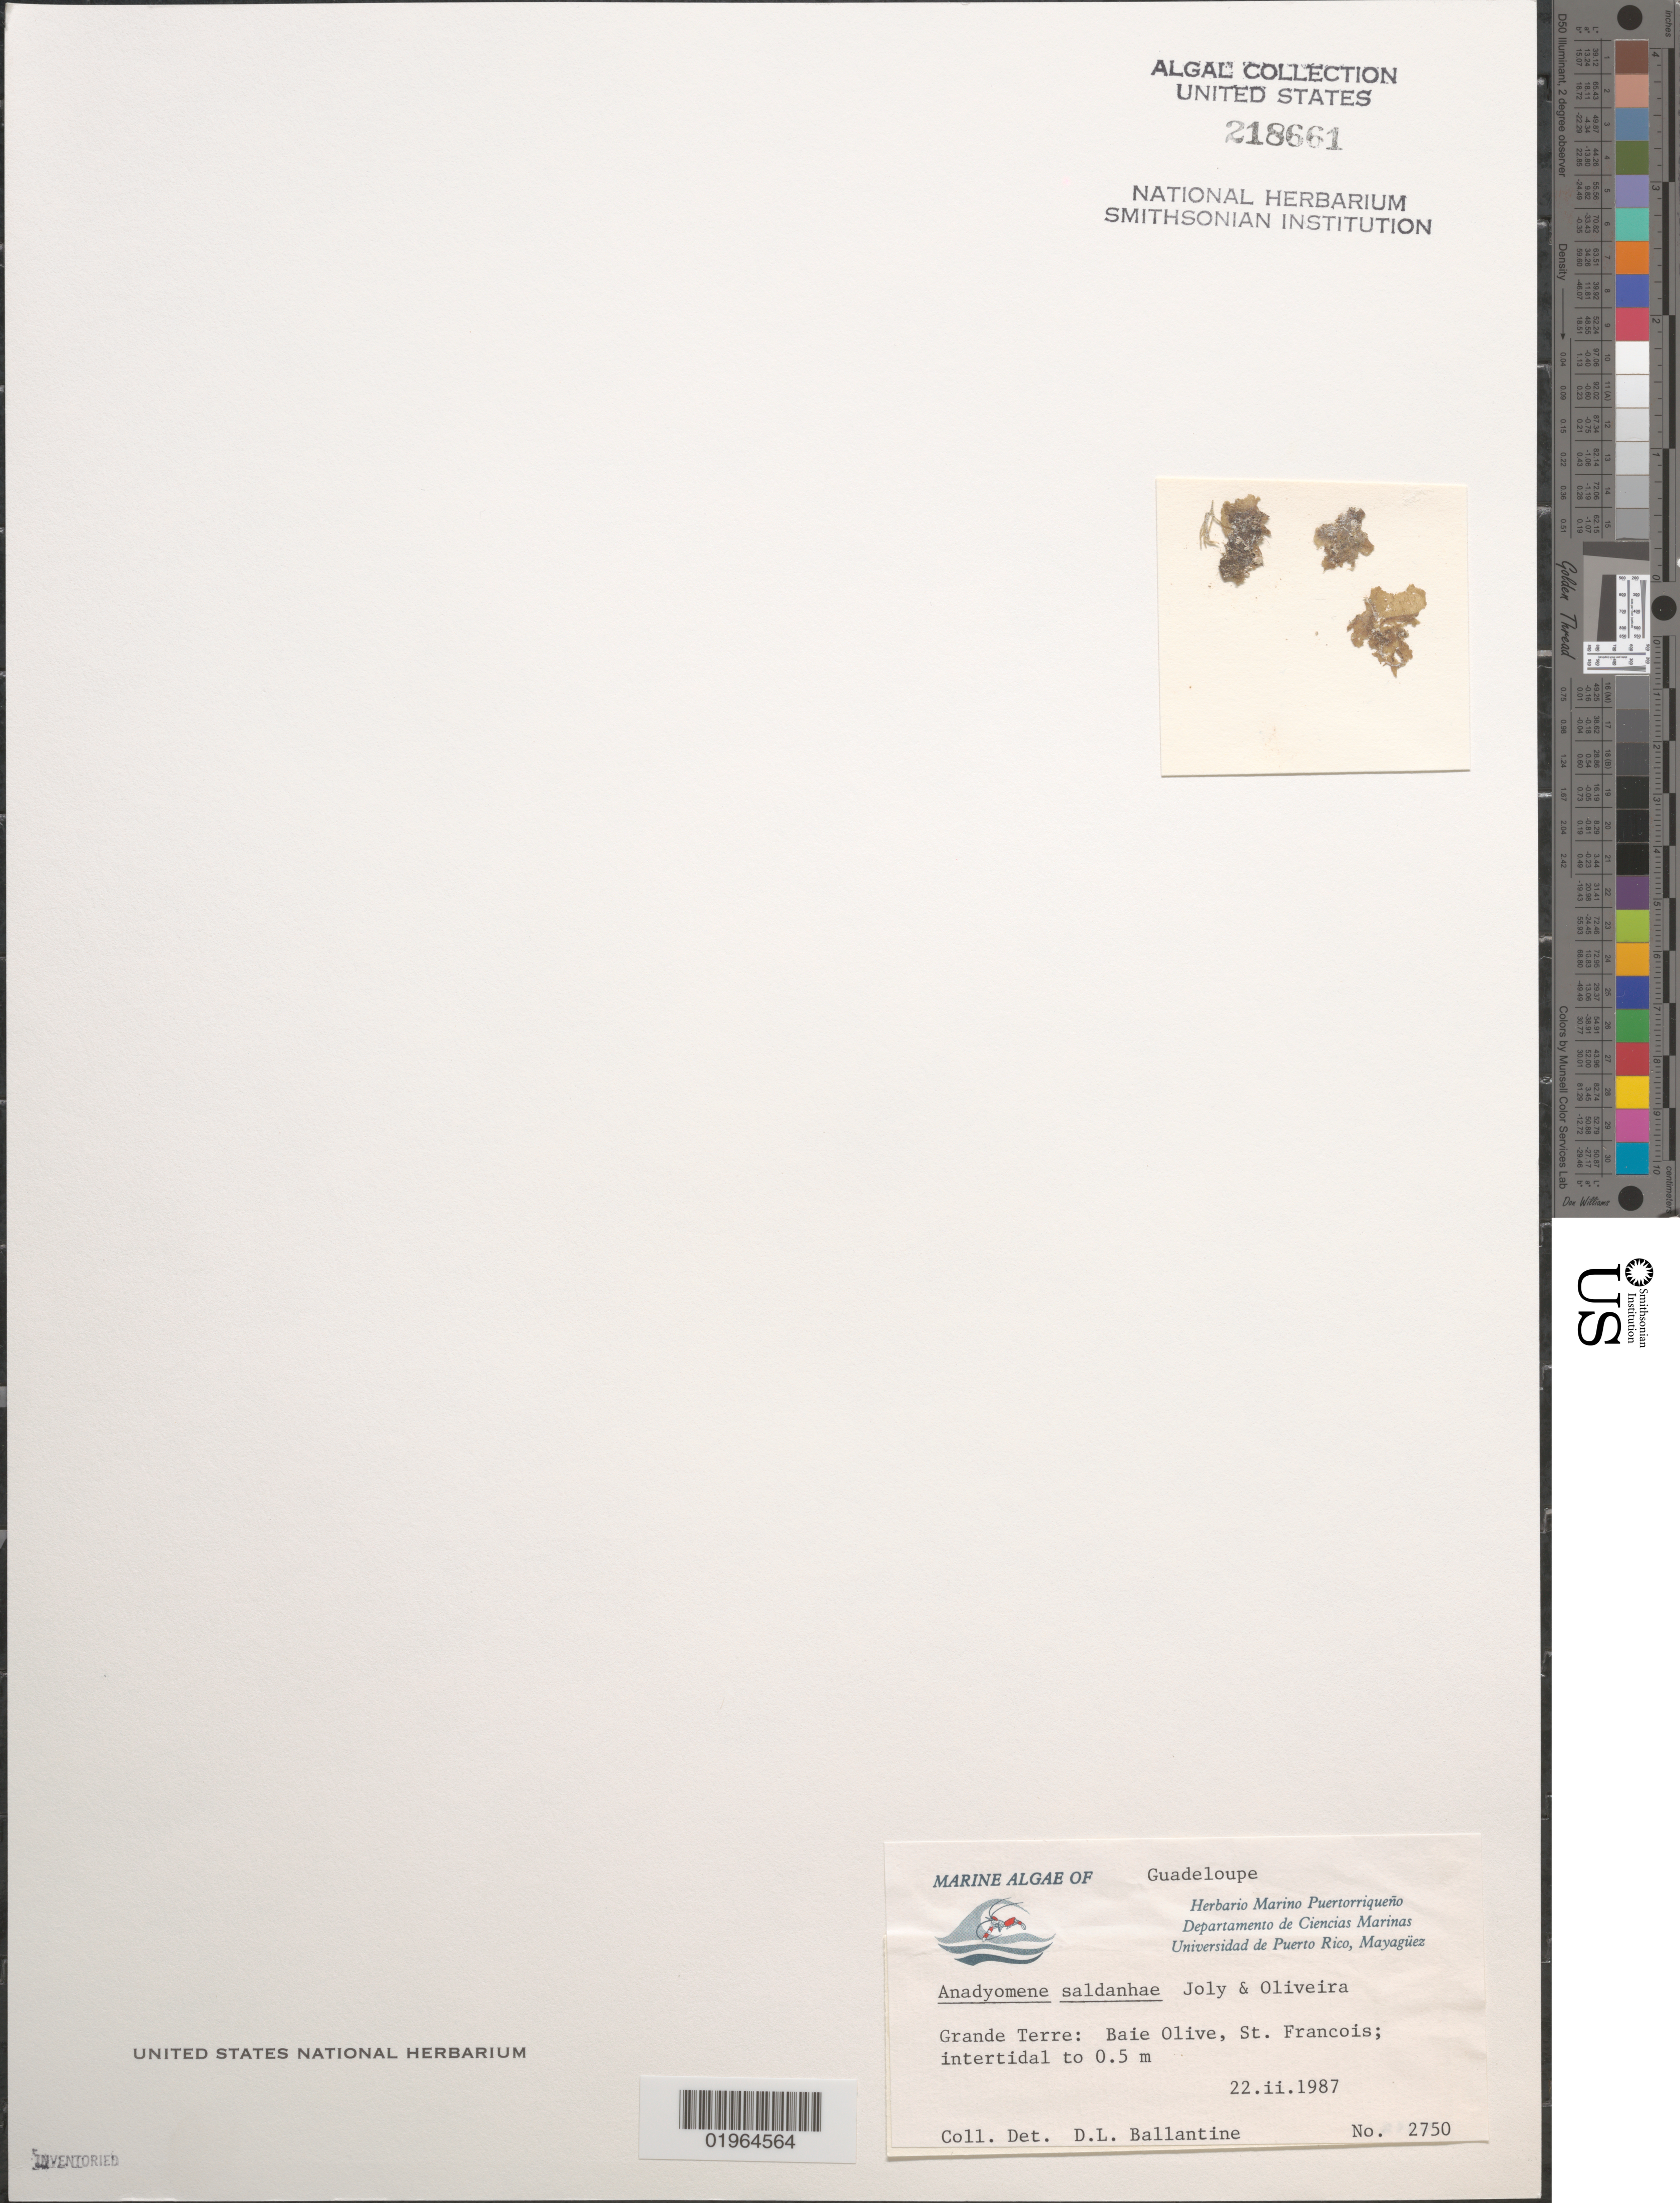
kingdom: Plantae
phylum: Chlorophyta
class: Ulvophyceae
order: Cladophorales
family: Anadyomenaceae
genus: Anadyomene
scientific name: Anadyomene saldanhae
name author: A.B. Joly & E.C. Oliveira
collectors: D.L. Ballantine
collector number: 2750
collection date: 1987-02-22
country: Guadeloupe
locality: Grande Terre: Baie Olive, St. Francois.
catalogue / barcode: US 218661